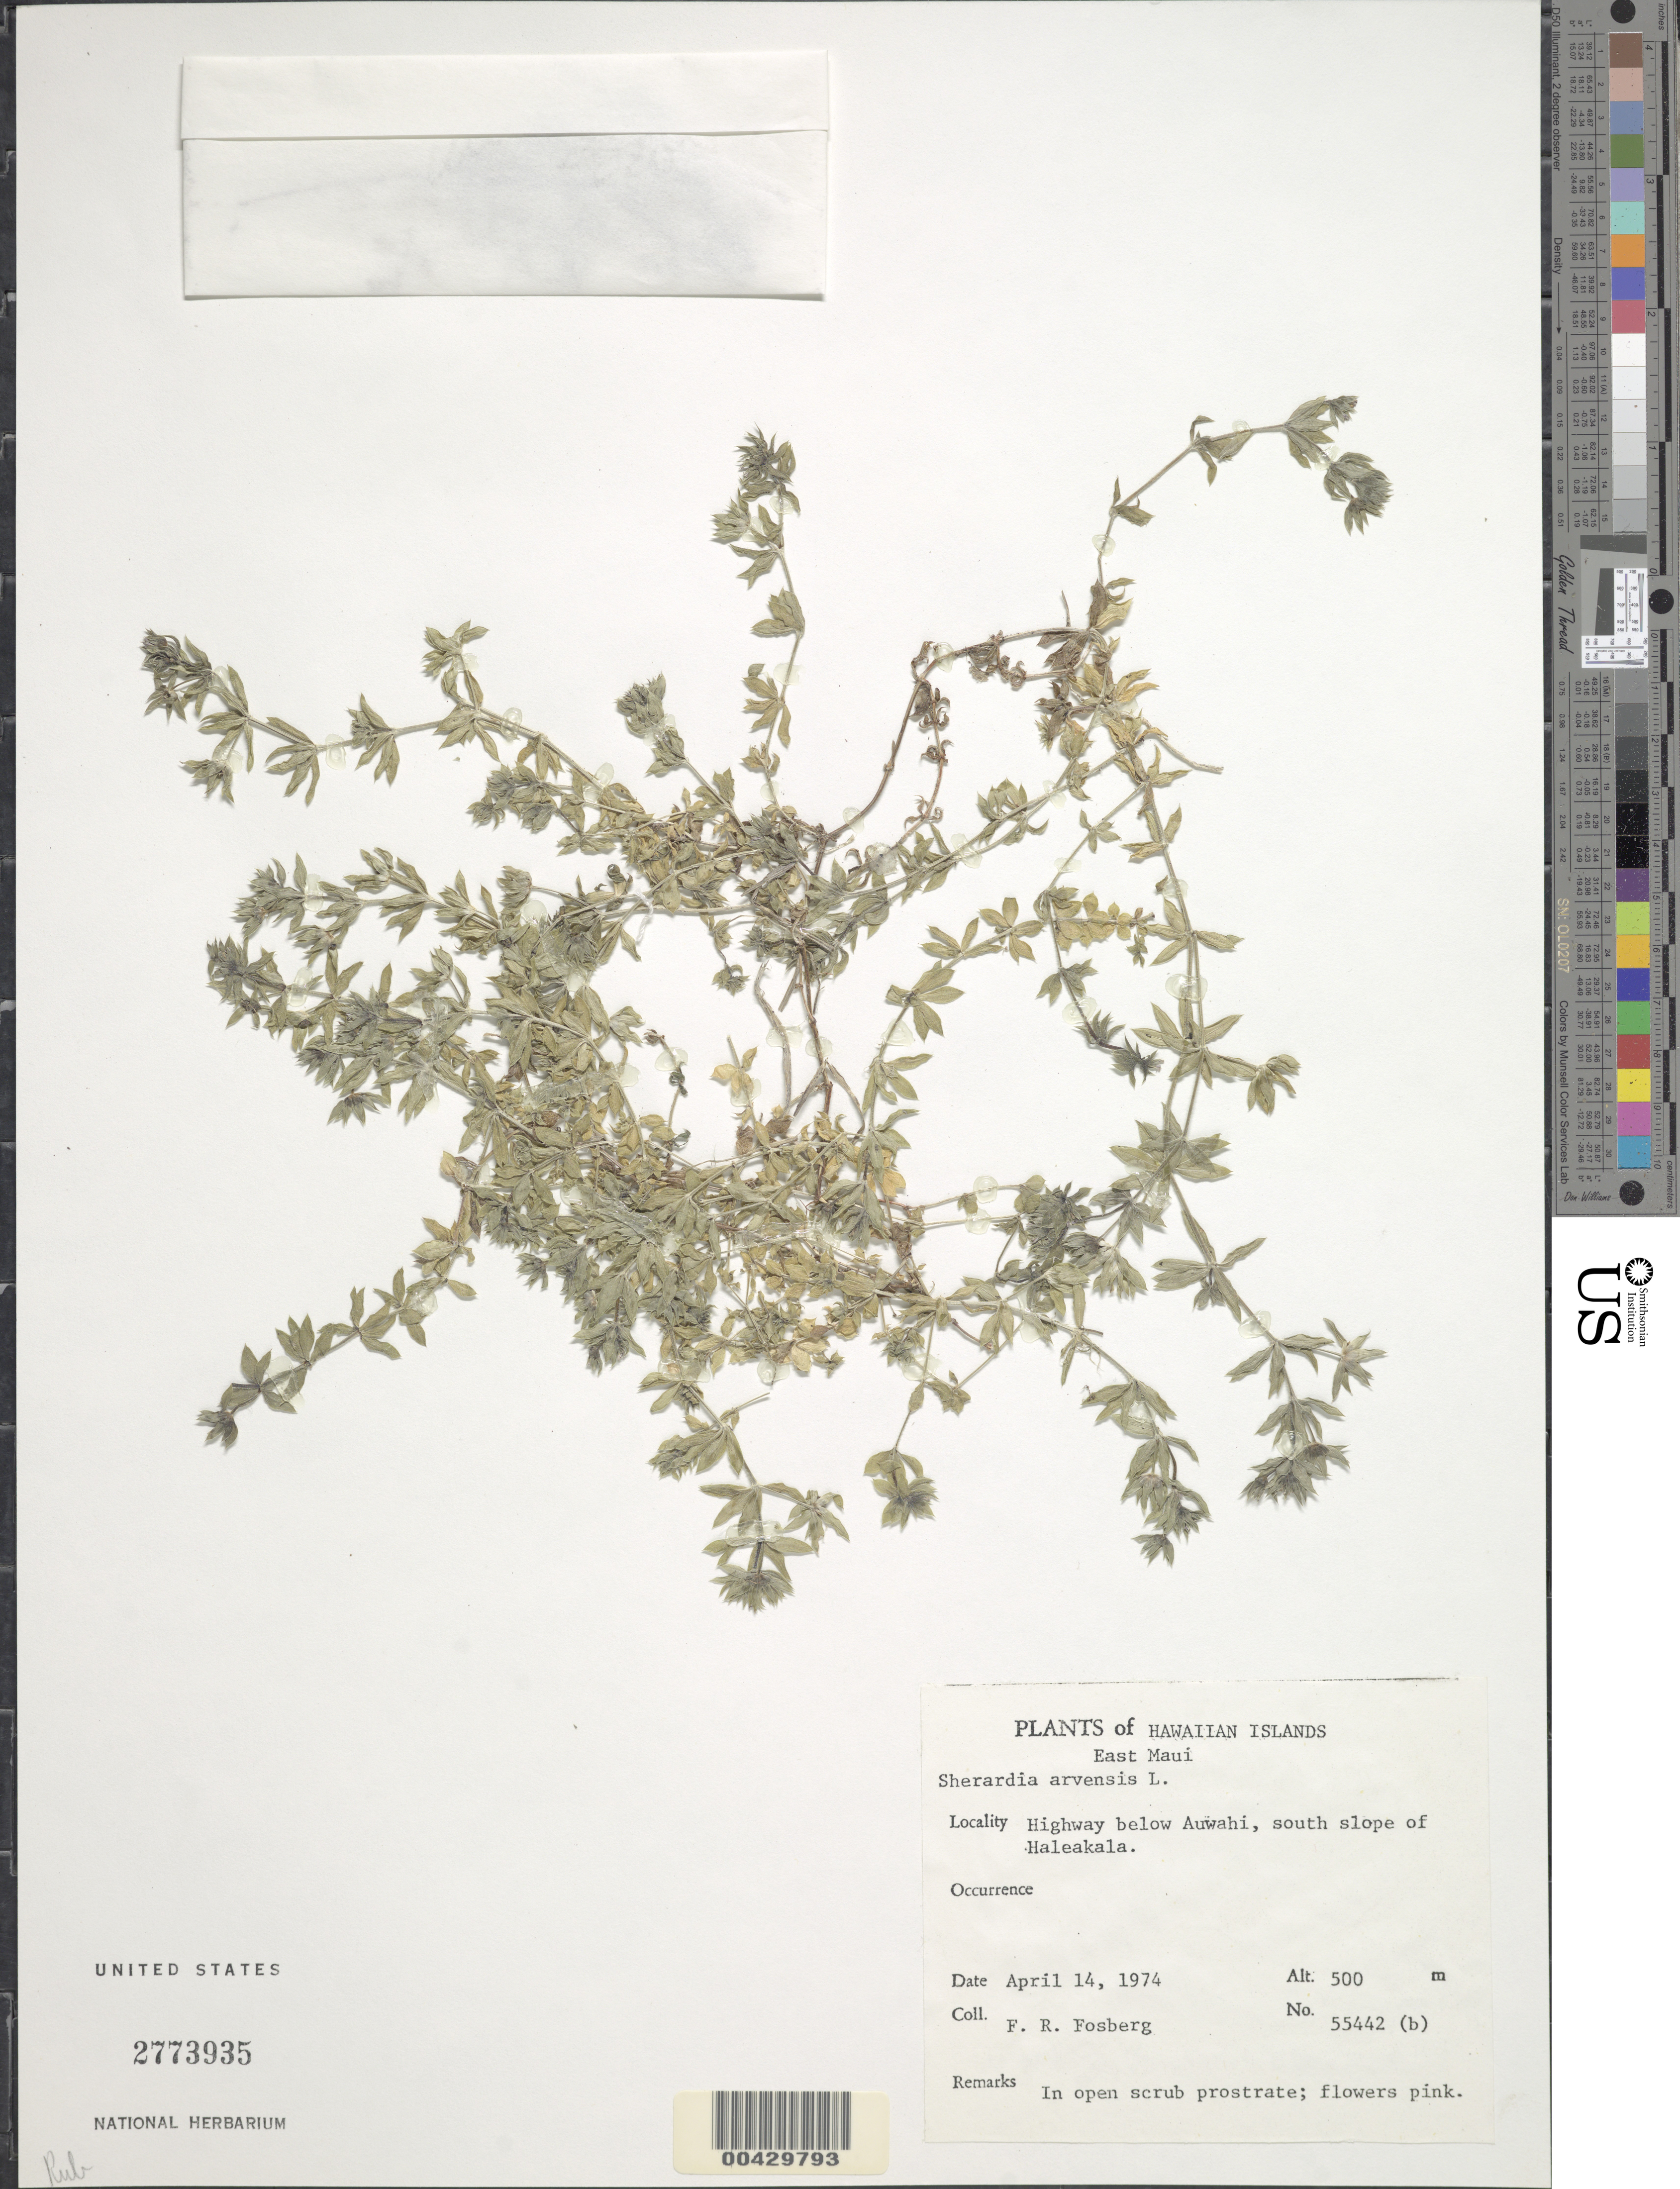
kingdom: Plantae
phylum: Tracheophyta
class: Magnoliopsida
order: Gentianales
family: Rubiaceae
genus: Sherardia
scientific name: Sherardia arvensis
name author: L.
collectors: F. R. Fosberg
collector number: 55442b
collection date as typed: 14 Apr 1974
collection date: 1974-04-14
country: United States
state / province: Hawaii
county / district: Maui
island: Maui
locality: Highway below Auwahi, S slope of Haleakala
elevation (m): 500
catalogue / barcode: US 2773935